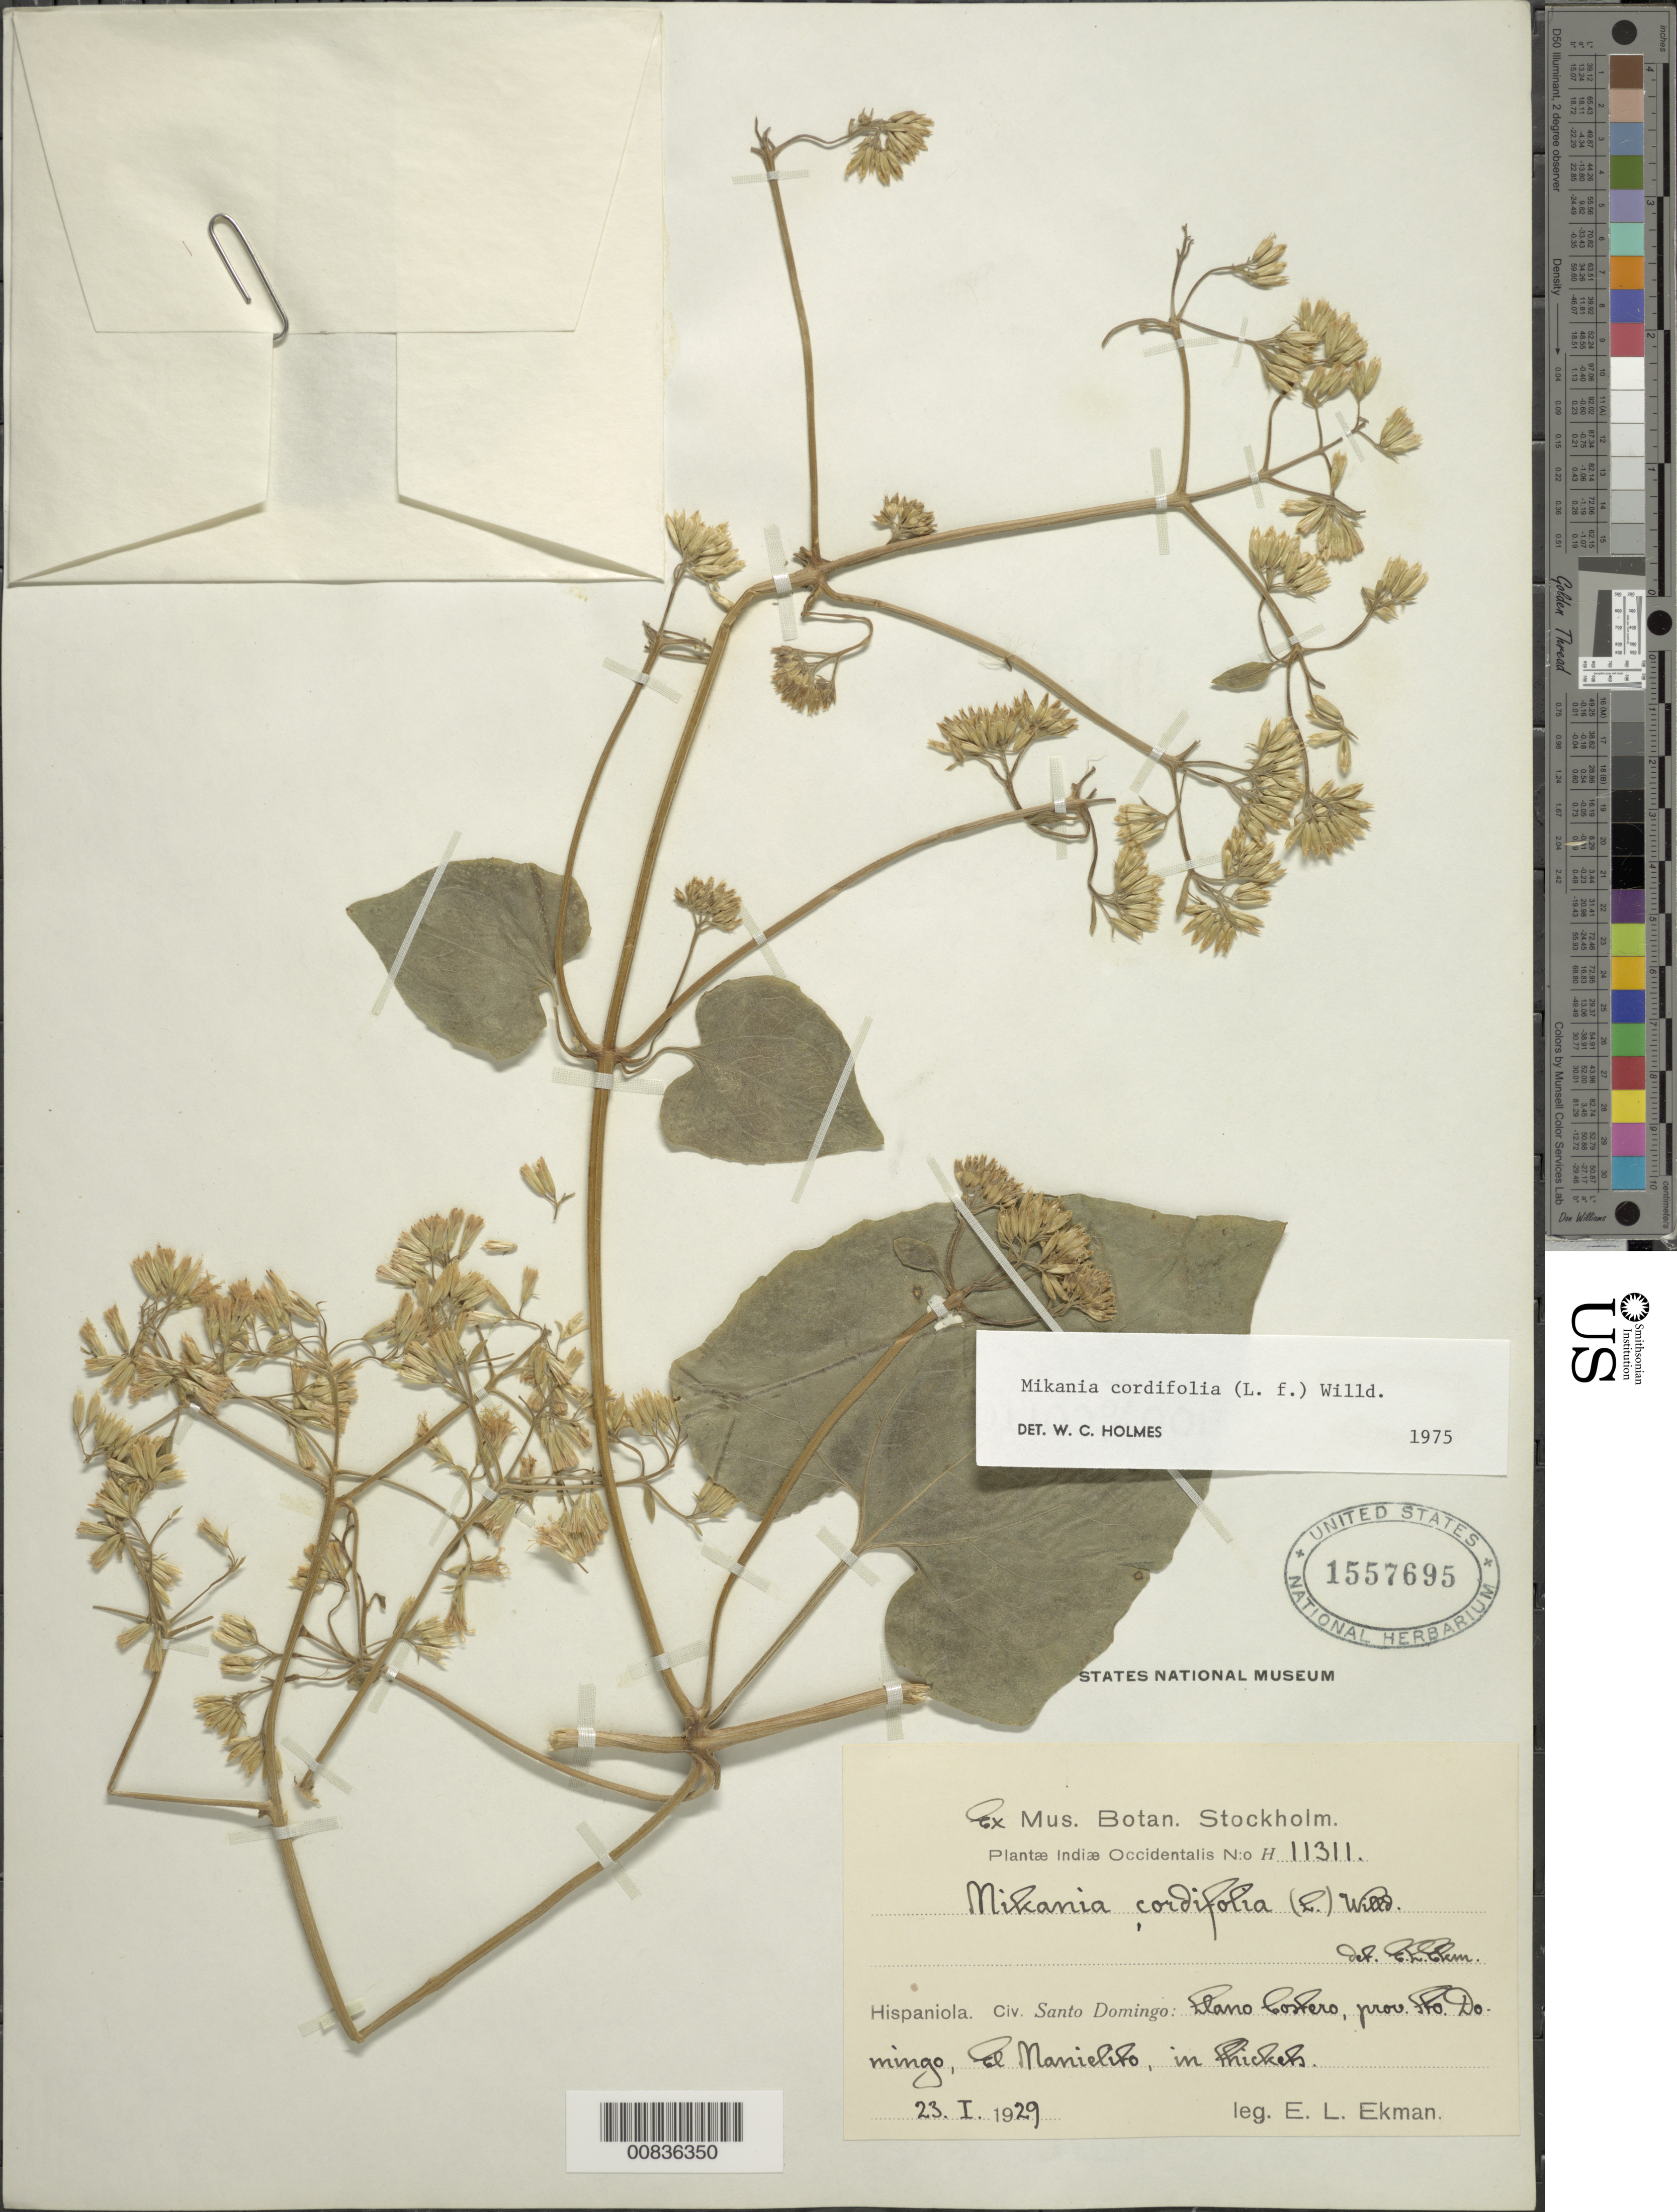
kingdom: Plantae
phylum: Tracheophyta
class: Magnoliopsida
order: Asterales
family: Asteraceae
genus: Mikania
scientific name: Mikania cordifolia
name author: Kunth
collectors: E. L. Ekman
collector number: H 11311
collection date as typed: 23 Jan 1929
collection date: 1929-01-23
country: Dominican Republic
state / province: Distrito Nacional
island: Hispaniola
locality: Llano Costero, El Manieltio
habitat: In thickets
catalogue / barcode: US 1557695